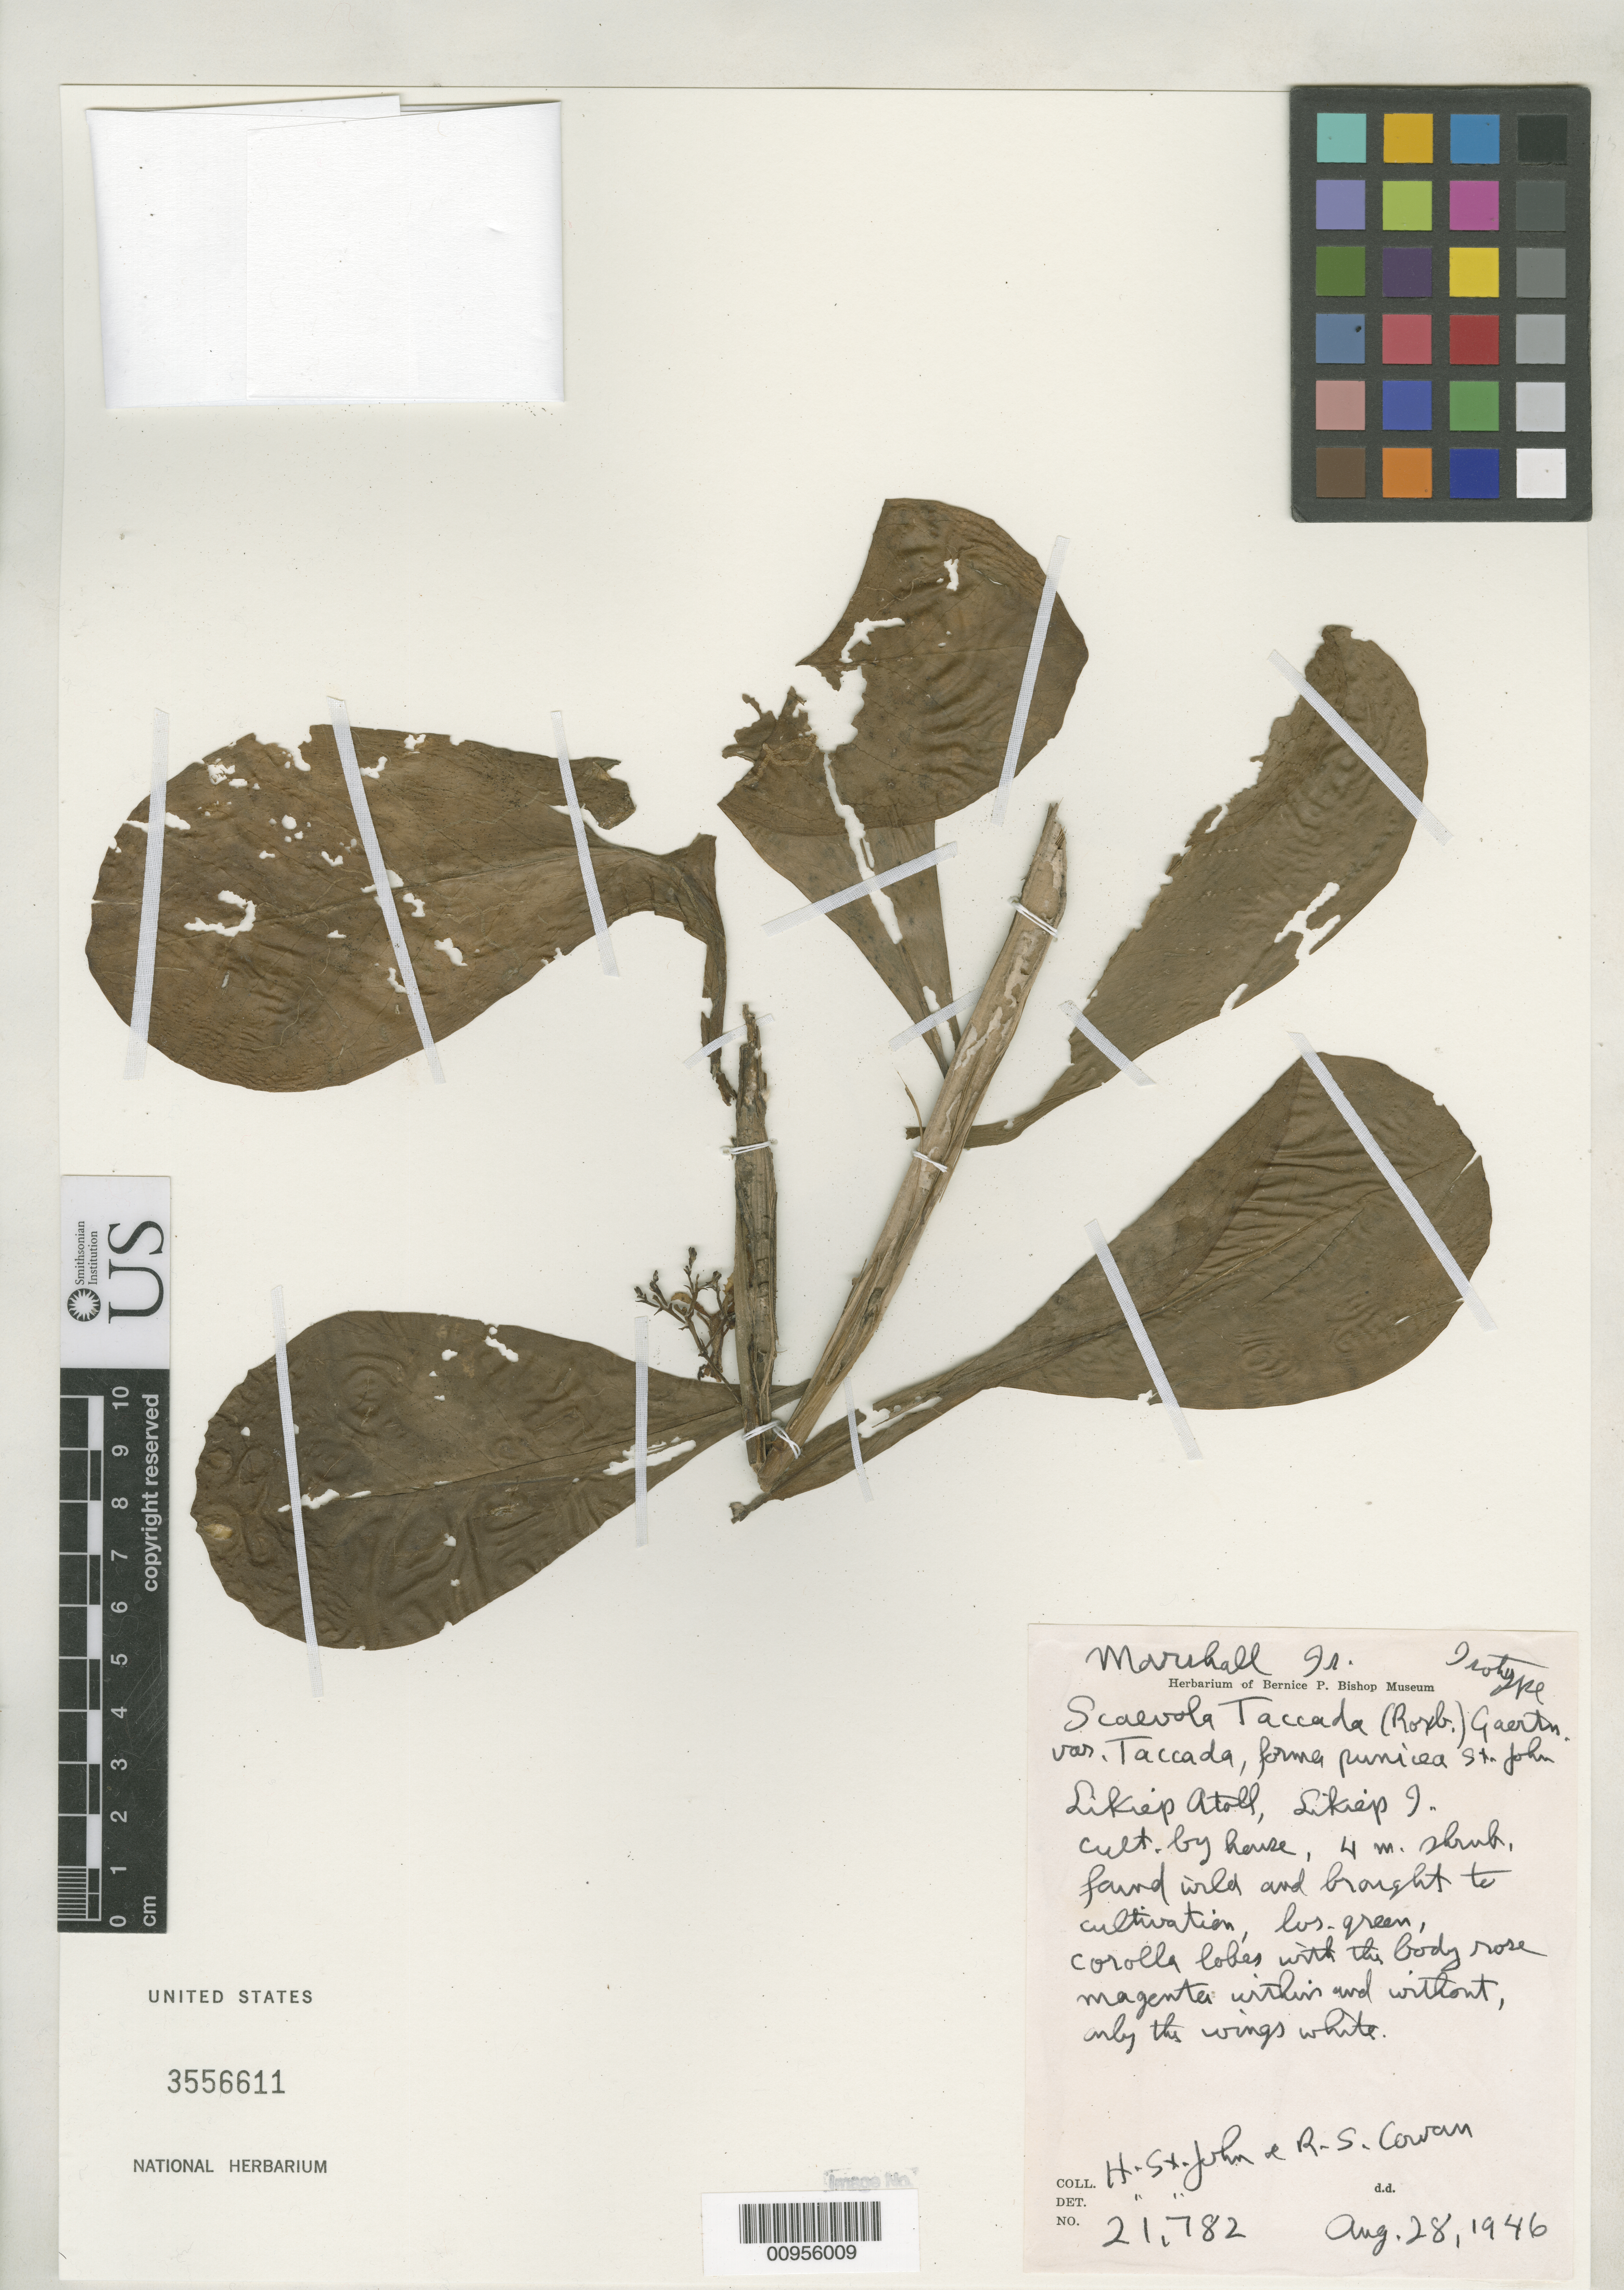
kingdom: Plantae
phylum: Tracheophyta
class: Magnoliopsida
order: Asterales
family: Goodeniaceae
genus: Scaevola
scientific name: Scaevola taccada f. punicea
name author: H. St. John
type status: Isotype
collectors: H. St. John & R. S. Cowan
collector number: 21782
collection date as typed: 28 Aug 1946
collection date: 1946-08-28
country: Marshall Islands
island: Likiep Atoll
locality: Likiep I.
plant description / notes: "cult. by house... found wild and brought to cultivation"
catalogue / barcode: US 3556611